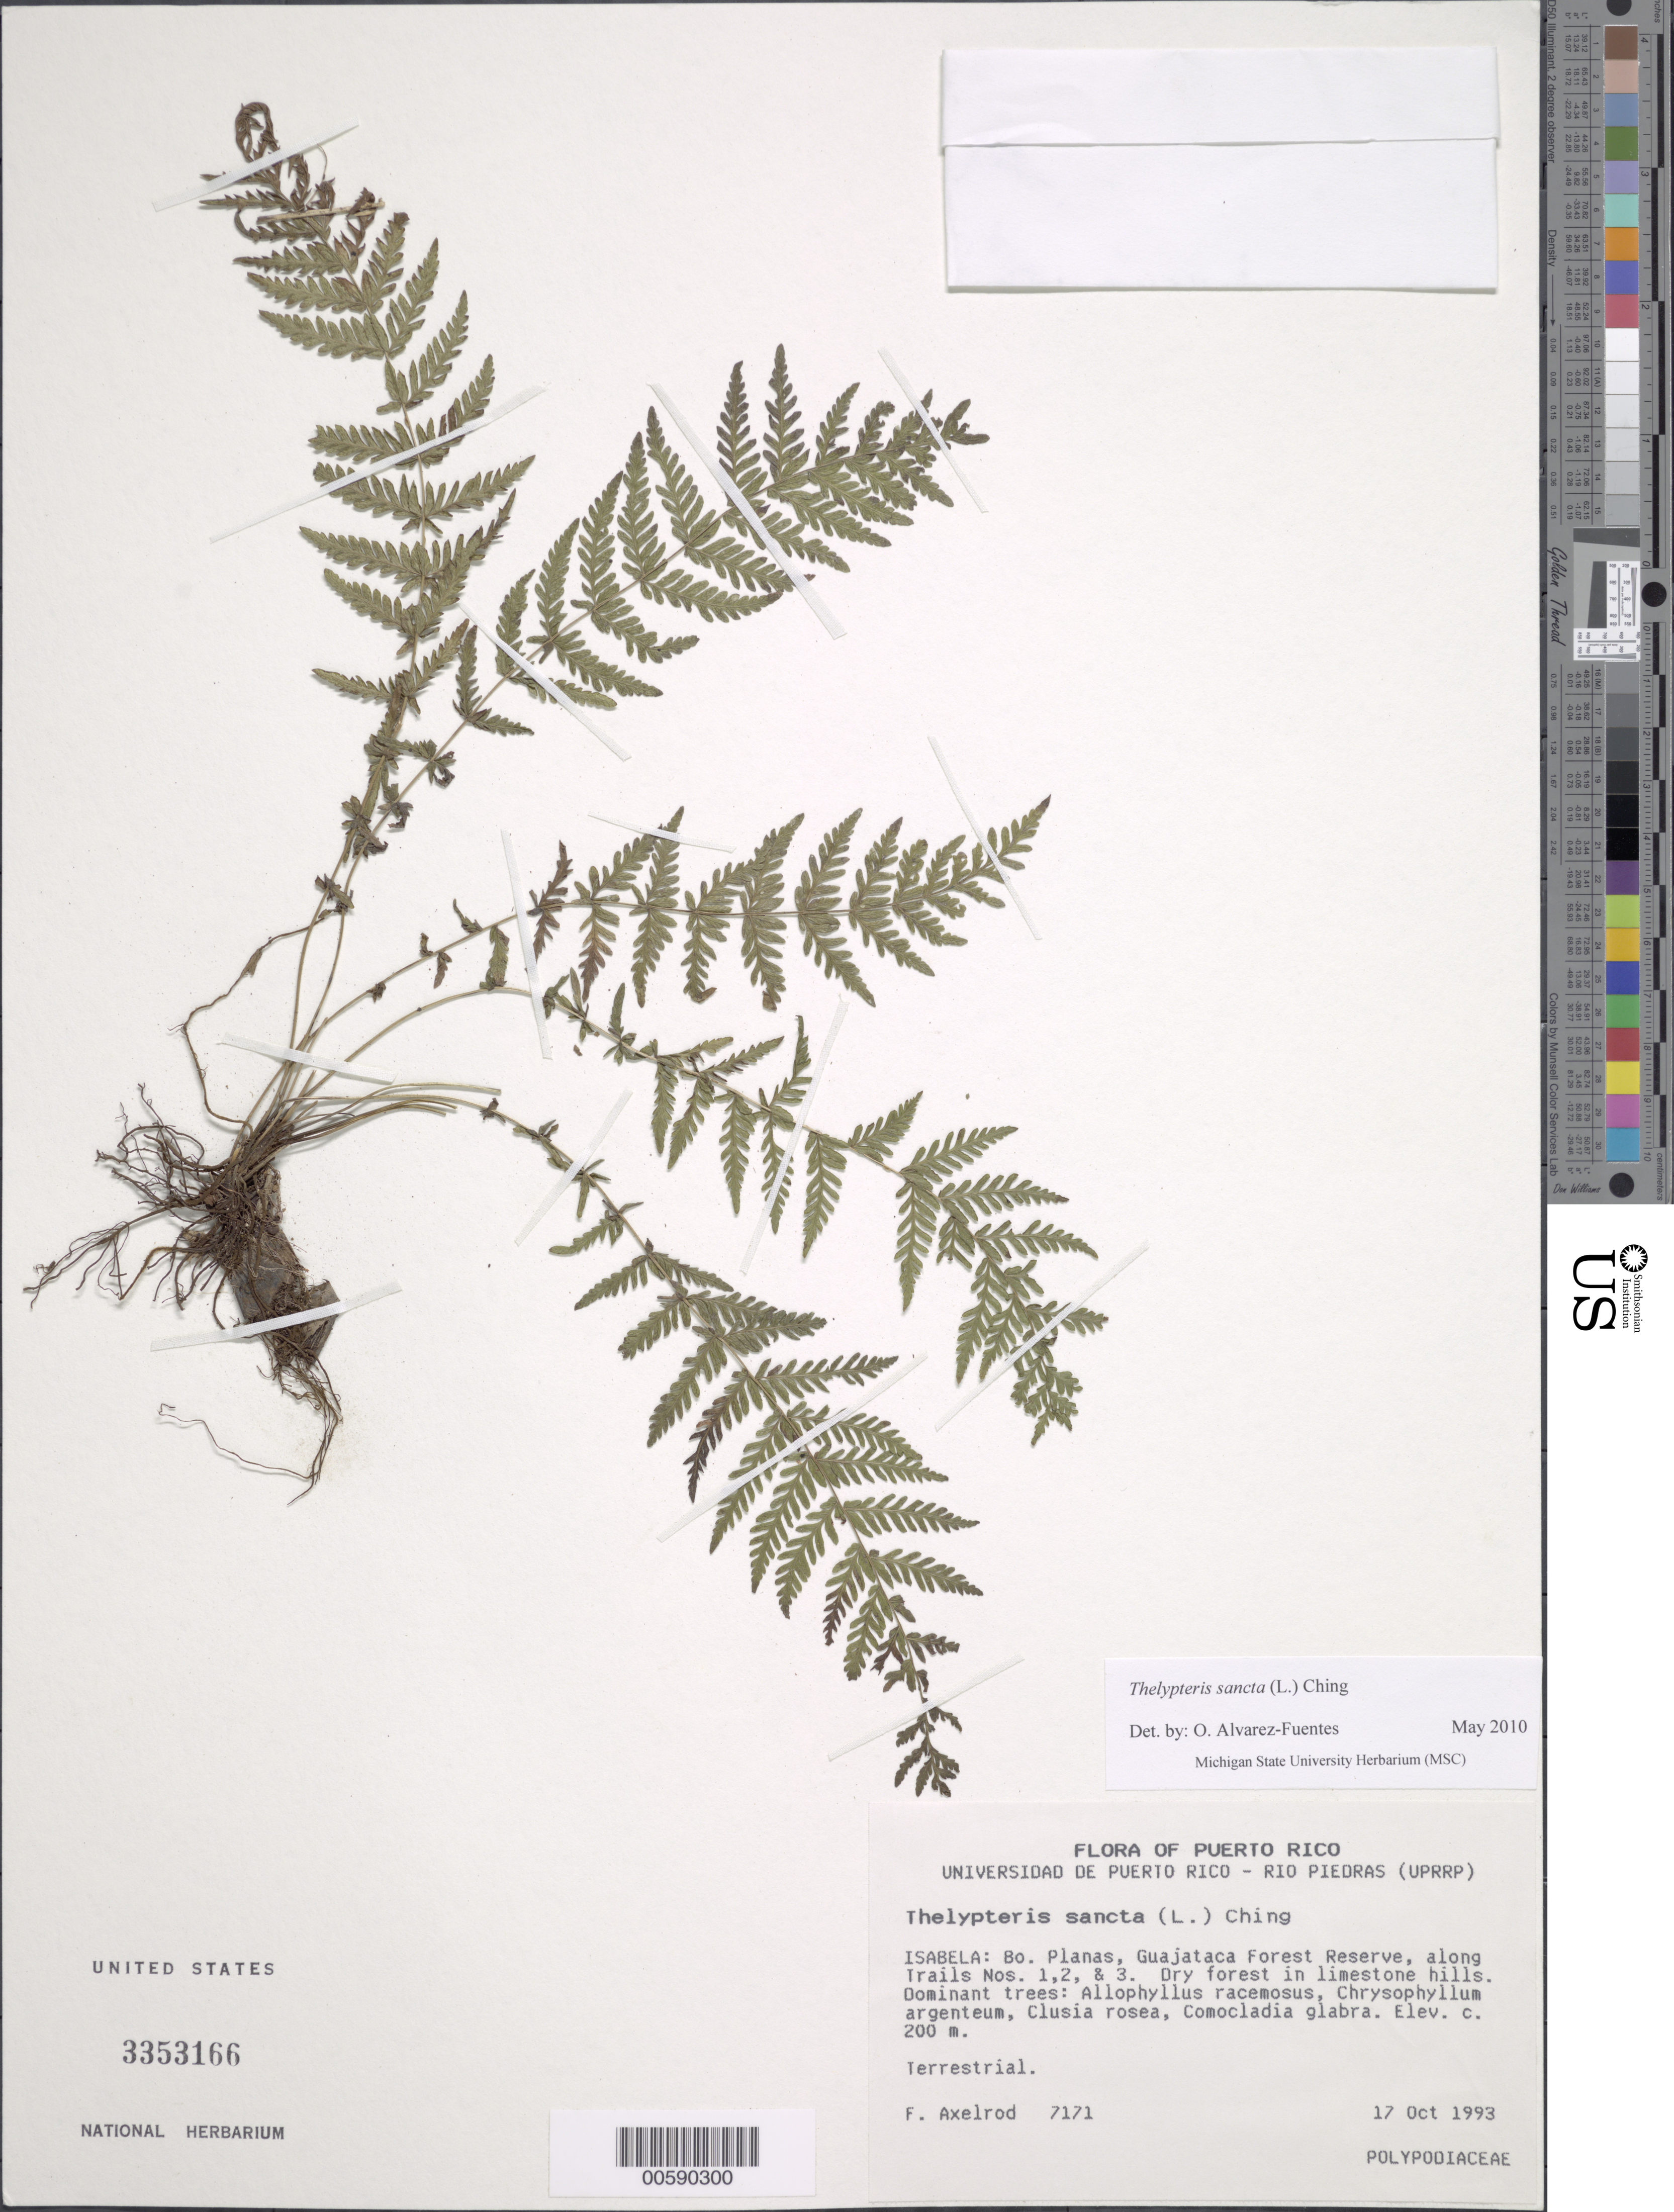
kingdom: Plantae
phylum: Tracheophyta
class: Polypodiopsida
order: Polypodiales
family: Thelypteridaceae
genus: Amauropelta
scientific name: Amauropelta sancta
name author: (L.) Pic. Serm.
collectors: F. S. Axelrod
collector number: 7171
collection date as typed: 17 Oct 1993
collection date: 1993-10-17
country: Puerto Rico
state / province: Isabela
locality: Isabela: Barrio Planas, Guajataca Forest Reserve, along trails Nos. 1,2 & 3.. Dry forest in limestone hills.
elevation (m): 200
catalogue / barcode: US 3353166